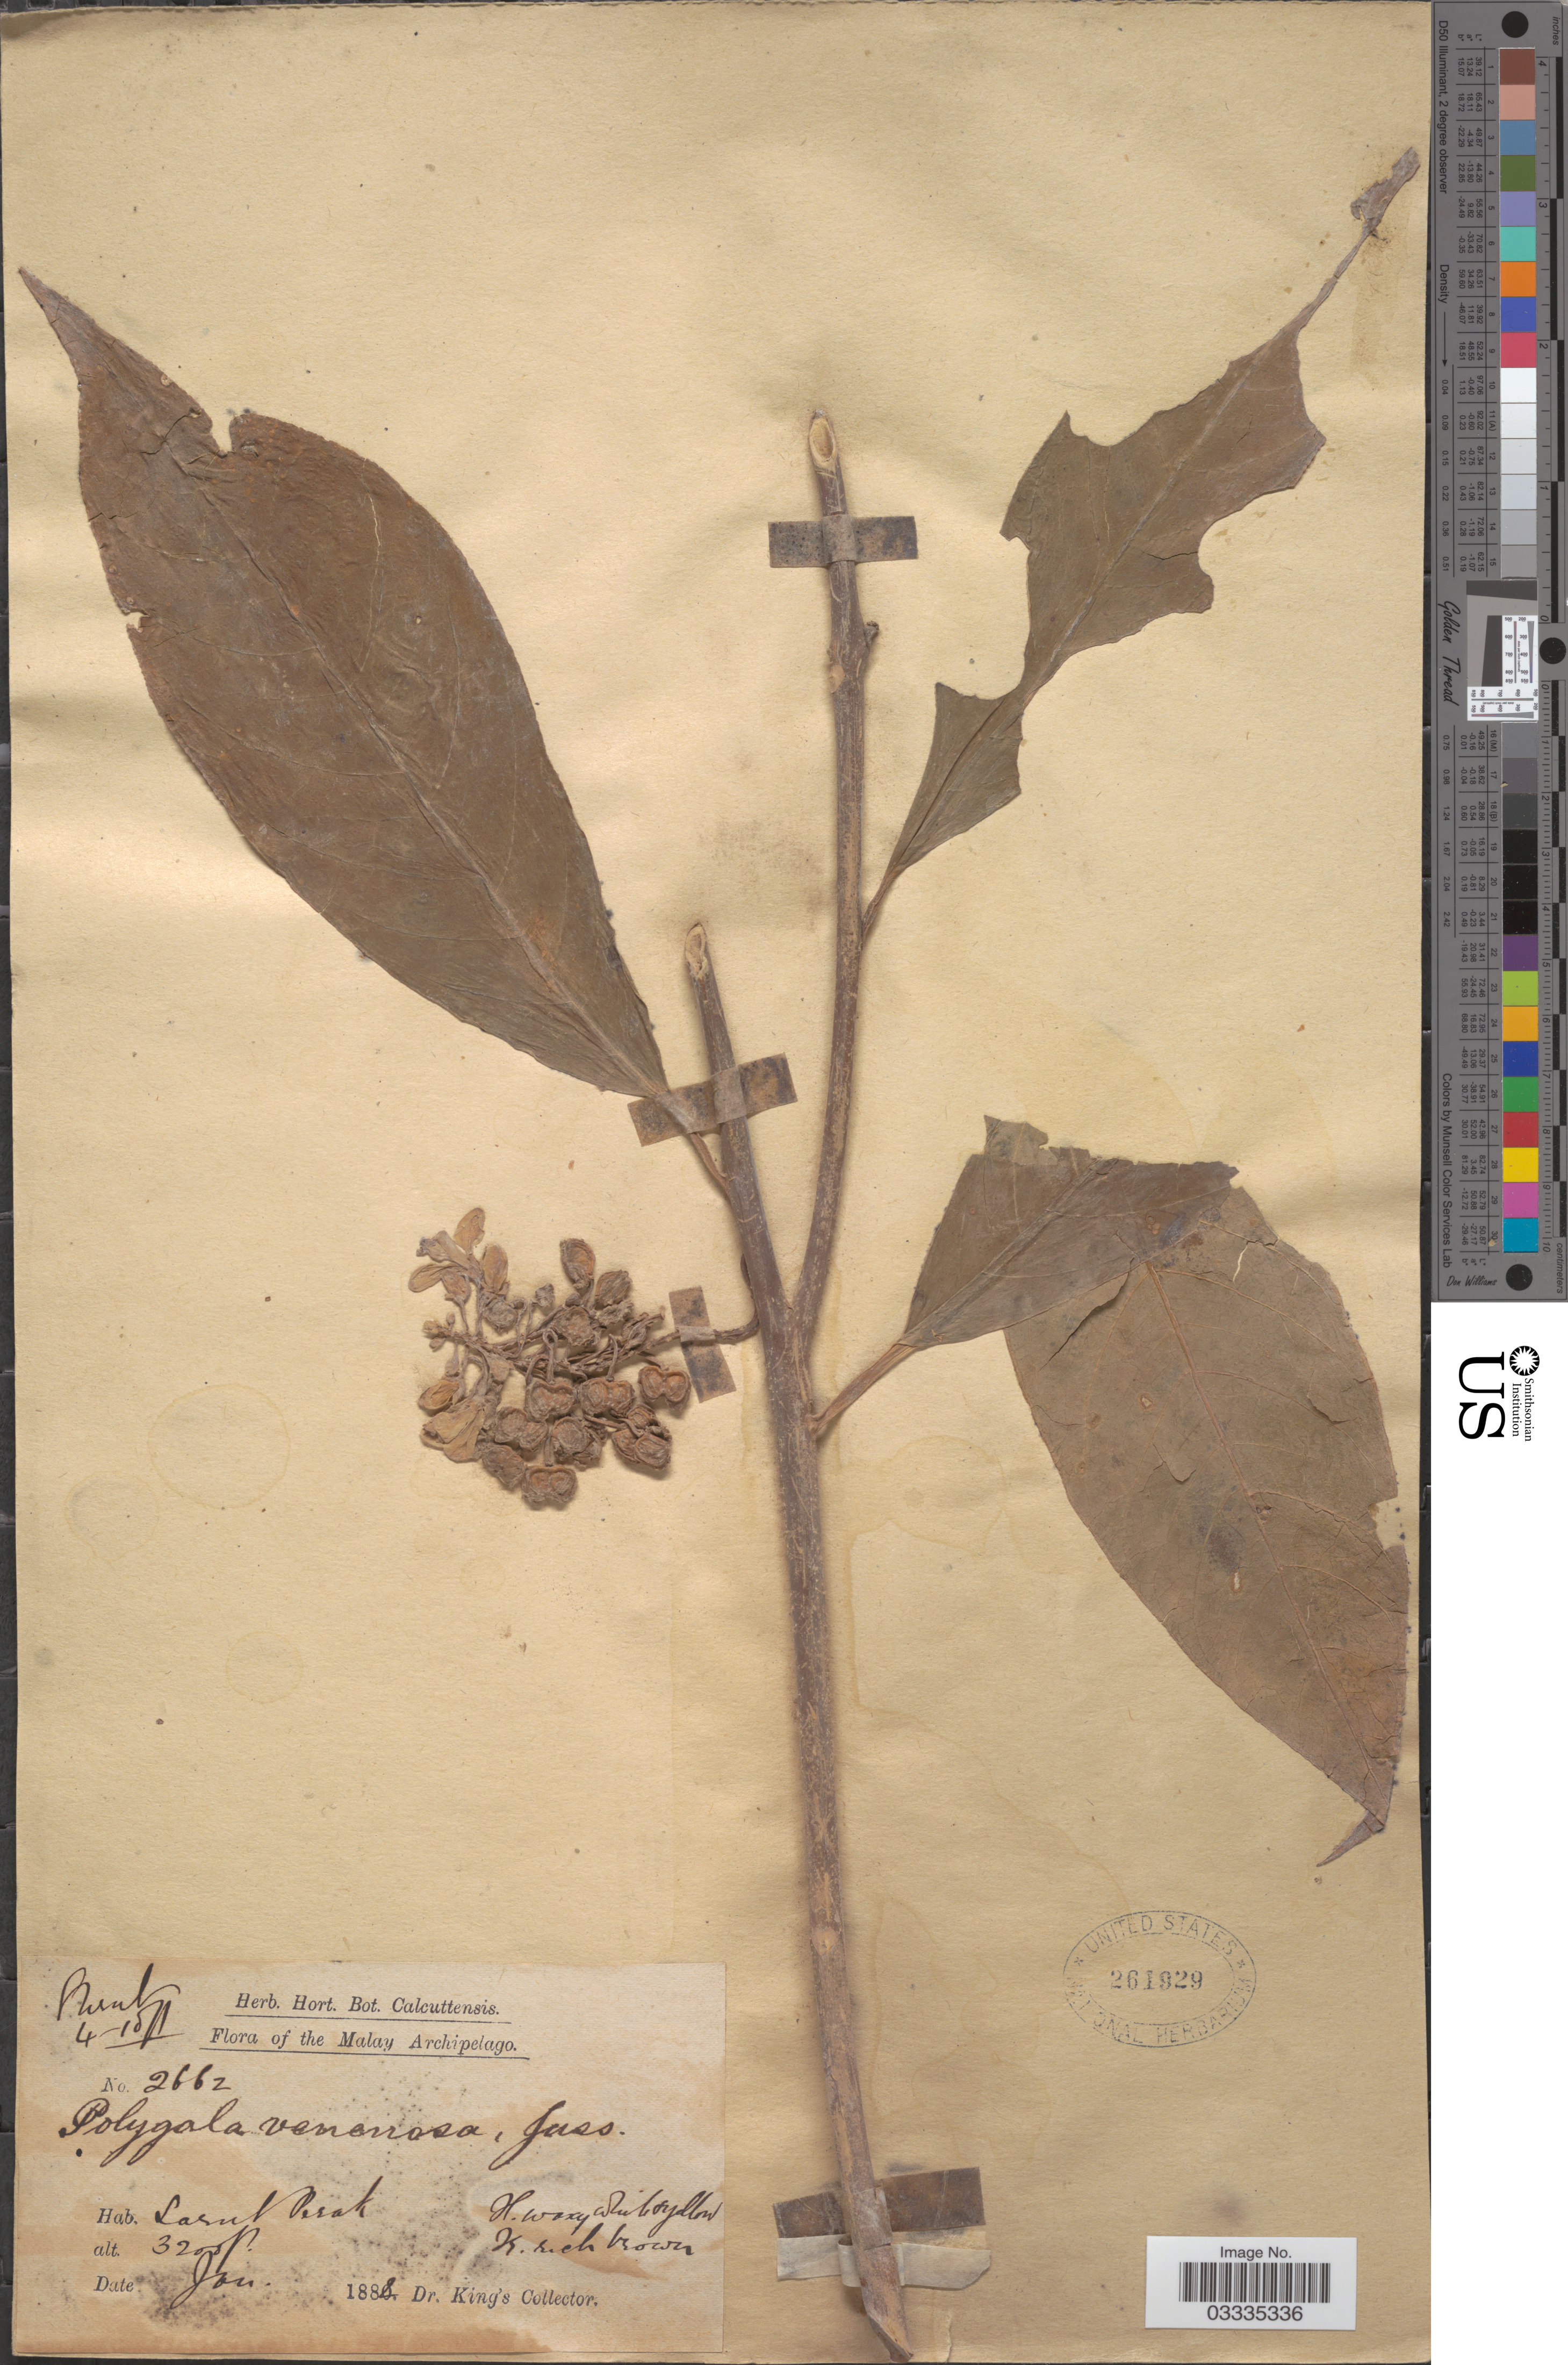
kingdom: Plantae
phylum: Tracheophyta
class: Magnoliopsida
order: Fabales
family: Polygalaceae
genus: Polygala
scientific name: Polygala venenosa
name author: Juss. ex Poir.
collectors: Dr. King's collector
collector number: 2662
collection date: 1882-01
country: Malaysia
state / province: Perak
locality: Larut Perak.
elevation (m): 975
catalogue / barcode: US 261929